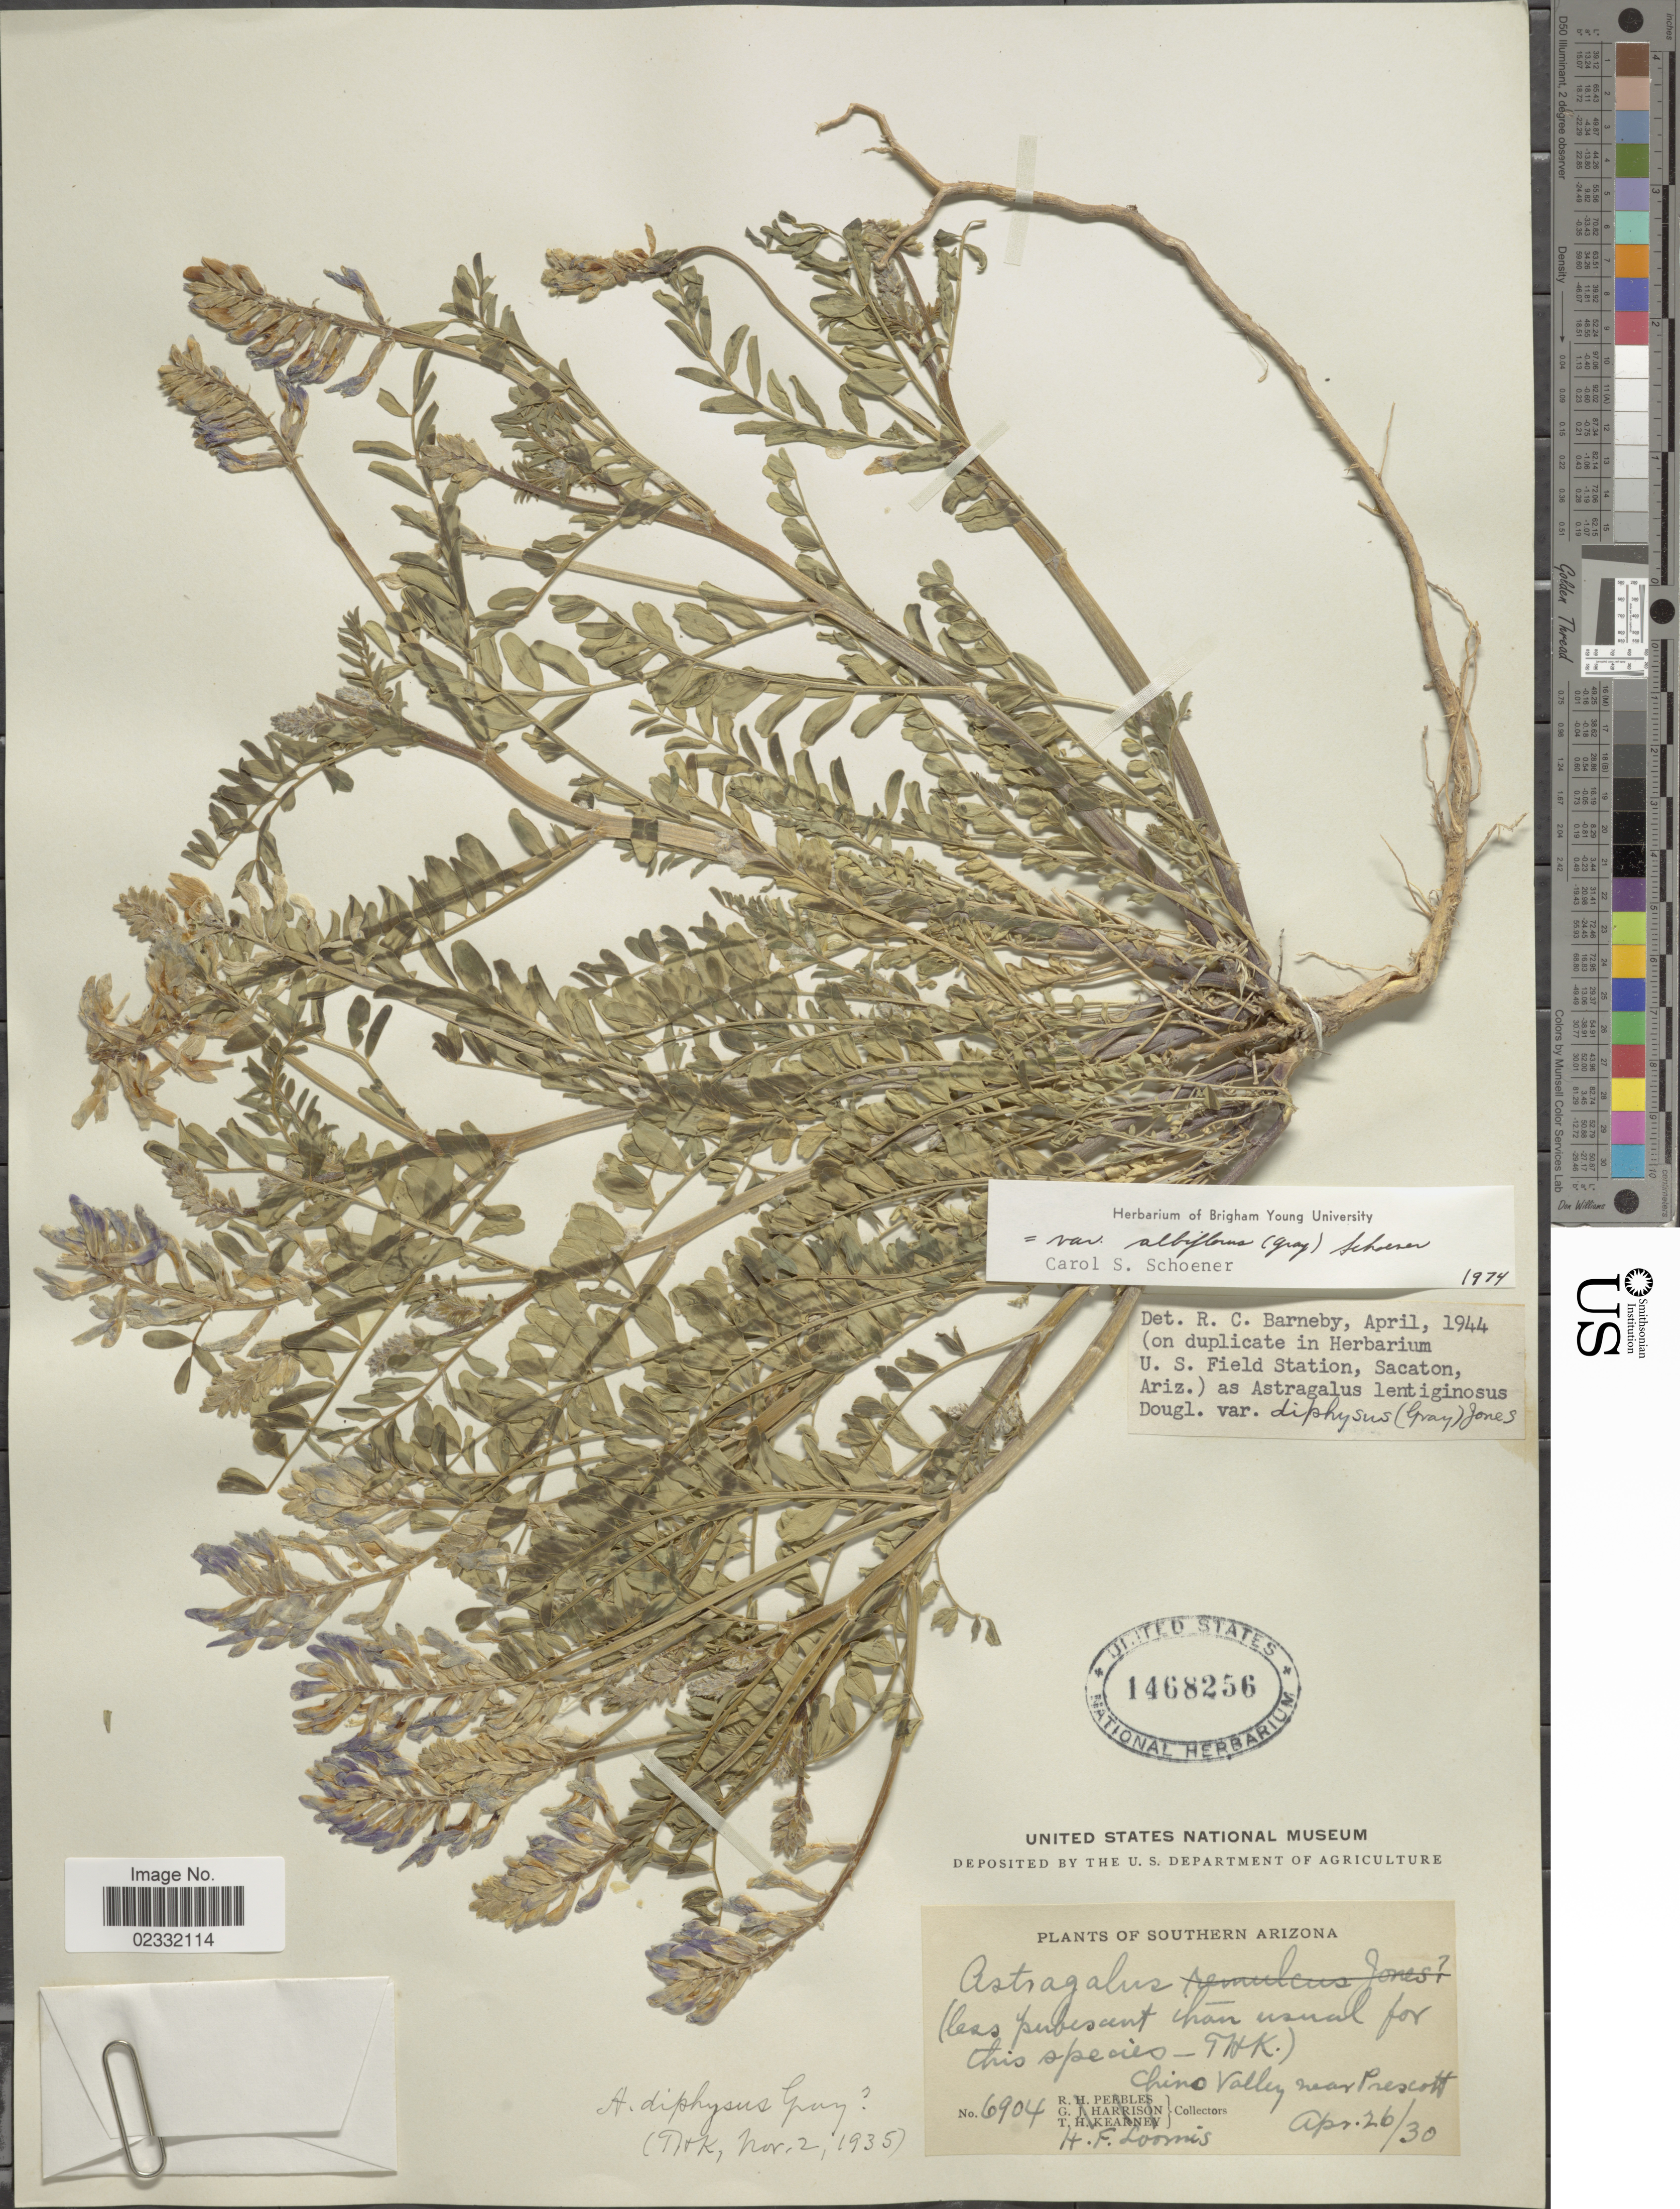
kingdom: Plantae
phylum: Tracheophyta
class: Magnoliopsida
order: Fabales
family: Fabaceae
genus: Astragalus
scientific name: Astragalus lentiginosus var. albiflorus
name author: (A. Gray) Schoener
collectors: H. F. Loomis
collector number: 6904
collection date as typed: Transcribed d/m/y: 26/4/30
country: United States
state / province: Arizona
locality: Southern Arizona, Chino Valley near Prescott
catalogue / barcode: US 1468256